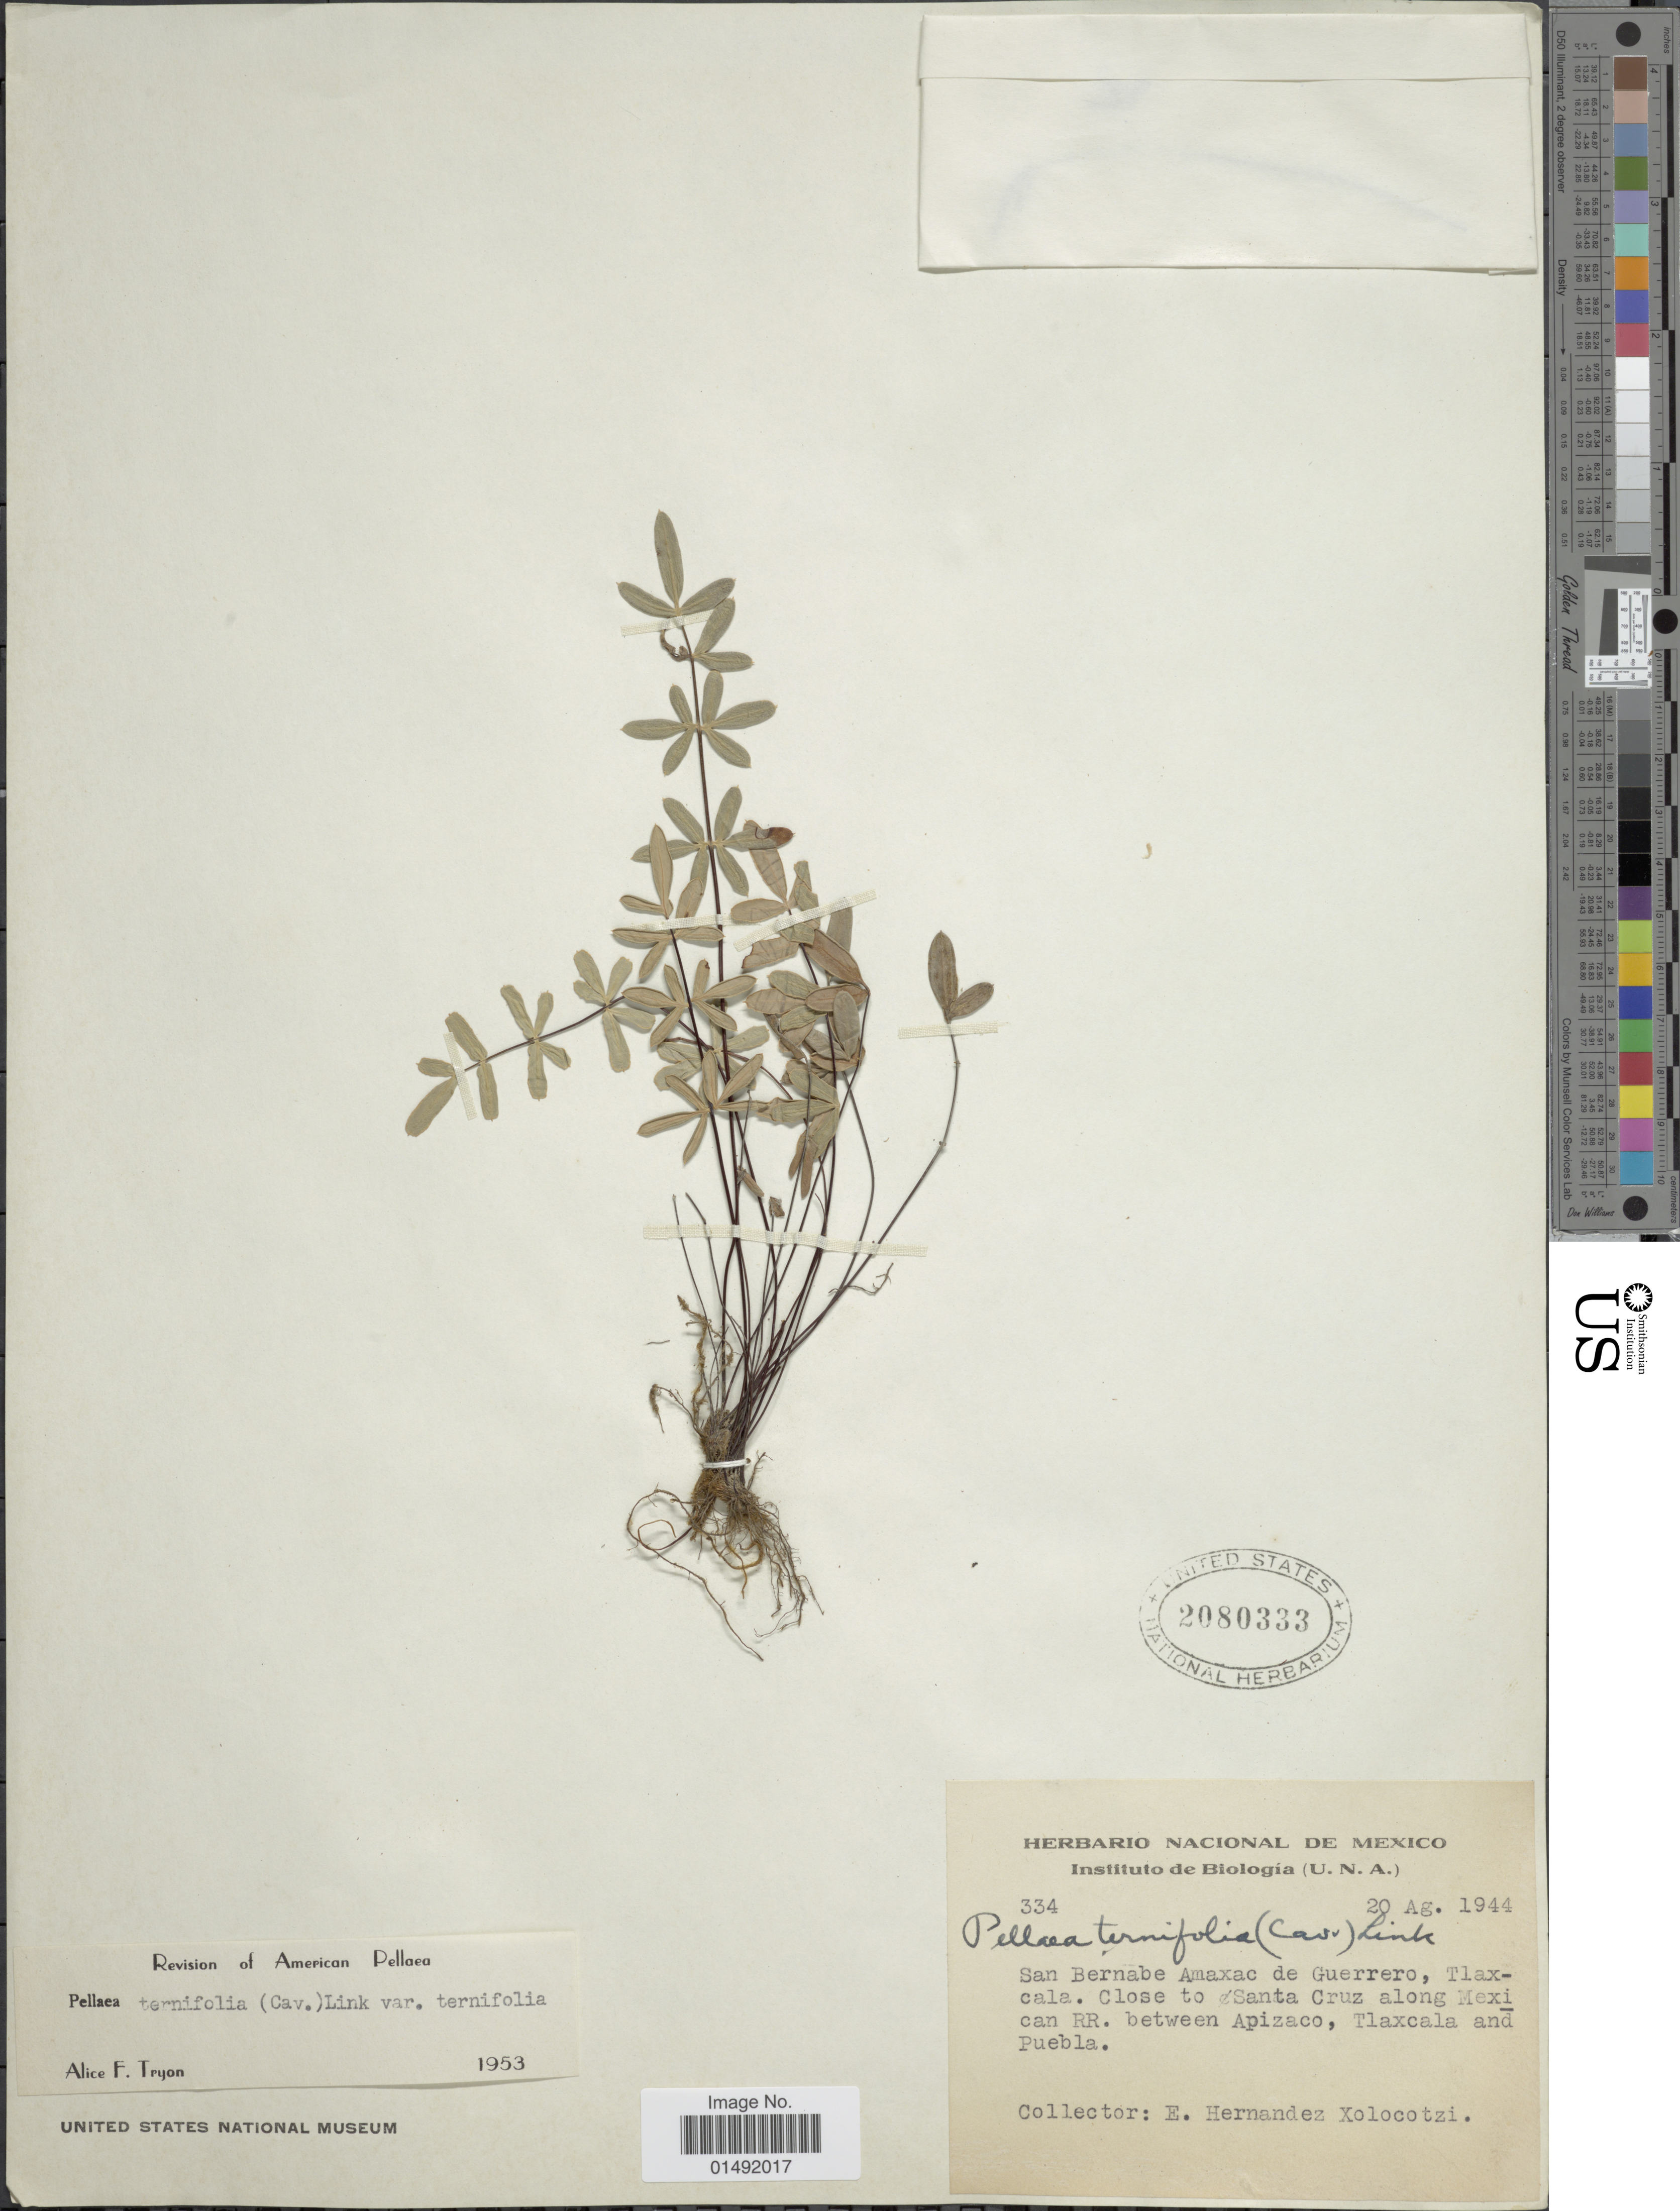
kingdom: Plantae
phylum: Tracheophyta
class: Polypodiopsida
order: Polypodiales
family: Pteridaceae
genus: Pellaea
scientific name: Pellaea ternifolia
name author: (Cav.) Link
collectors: E. Hernandez X.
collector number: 334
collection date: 1944-08-20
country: Mexico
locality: San Bernabe Amaxac de Guerrero, Tlaxcala. Close to Santa Cruz along Mexican RR between Apizaco, Tlaxcala and Puebla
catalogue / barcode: US 2080333